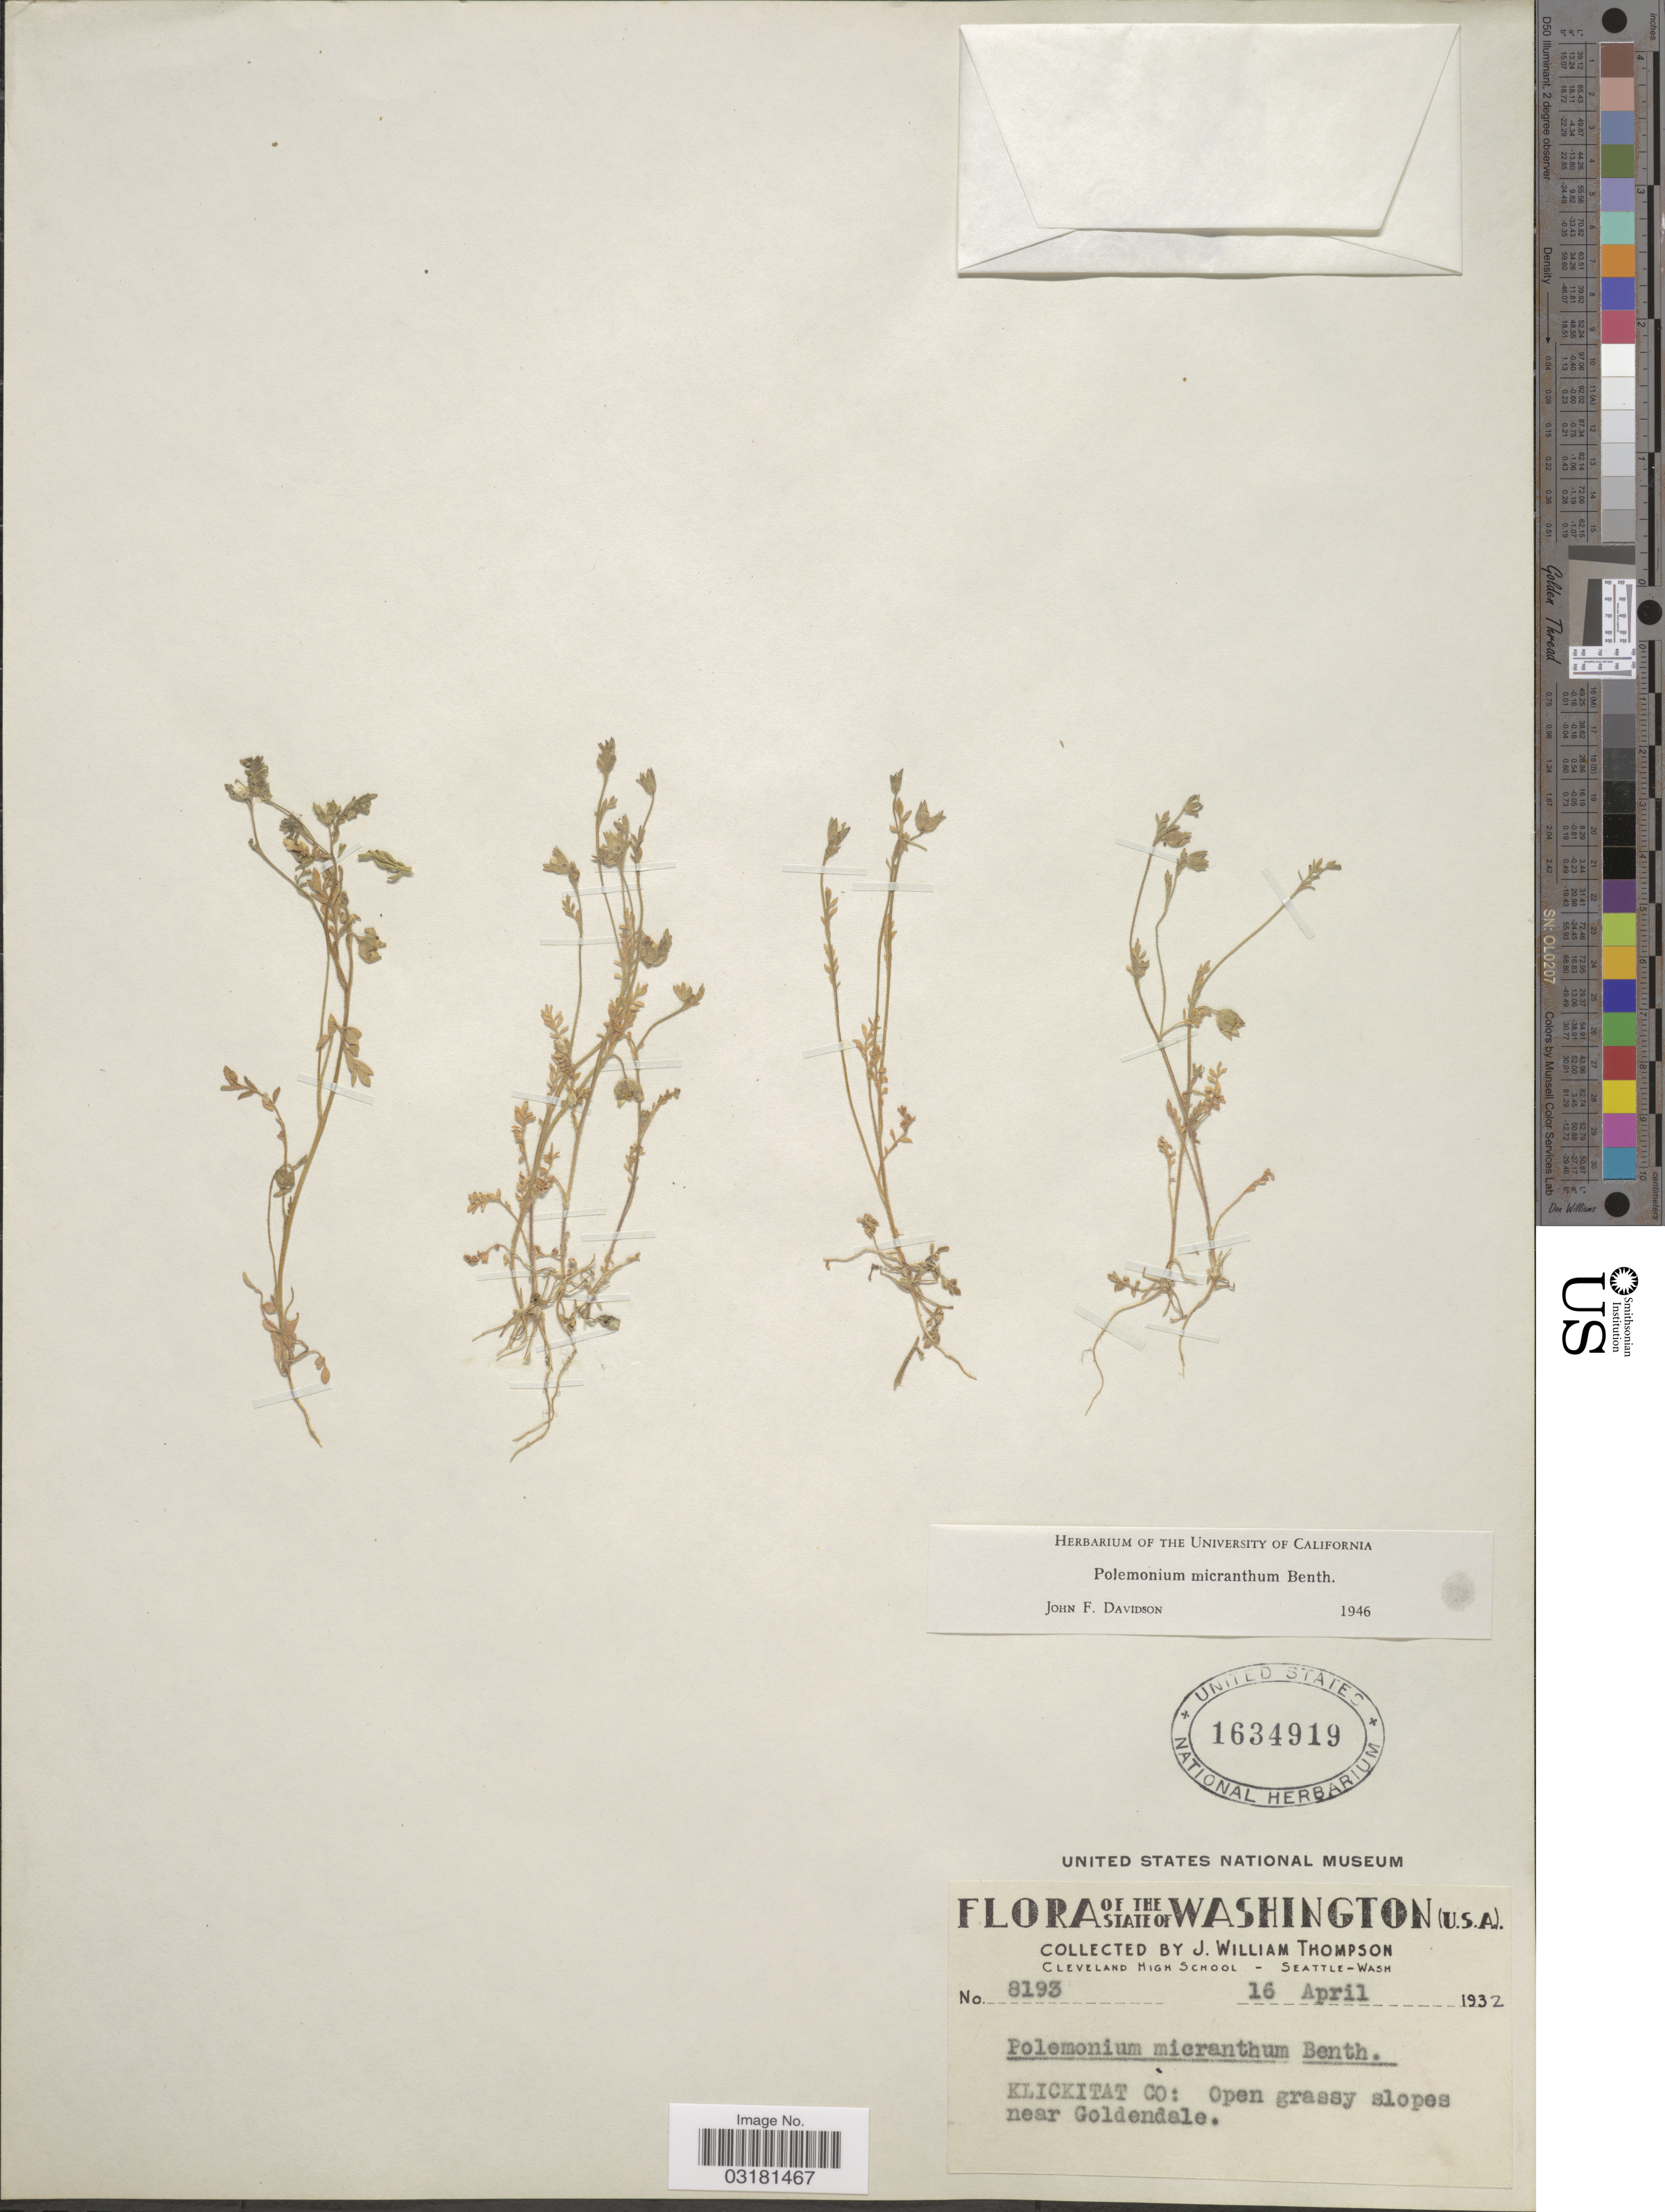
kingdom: Plantae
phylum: Tracheophyta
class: Magnoliopsida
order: Ericales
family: Polemoniaceae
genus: Polemonium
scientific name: Polemonium micranthum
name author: Benth.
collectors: J. W. Thompson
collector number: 8193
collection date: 1932-04-16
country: United States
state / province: Washington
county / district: Klickitat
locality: Klickitat Co: near Goldendale.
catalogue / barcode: US 1634919